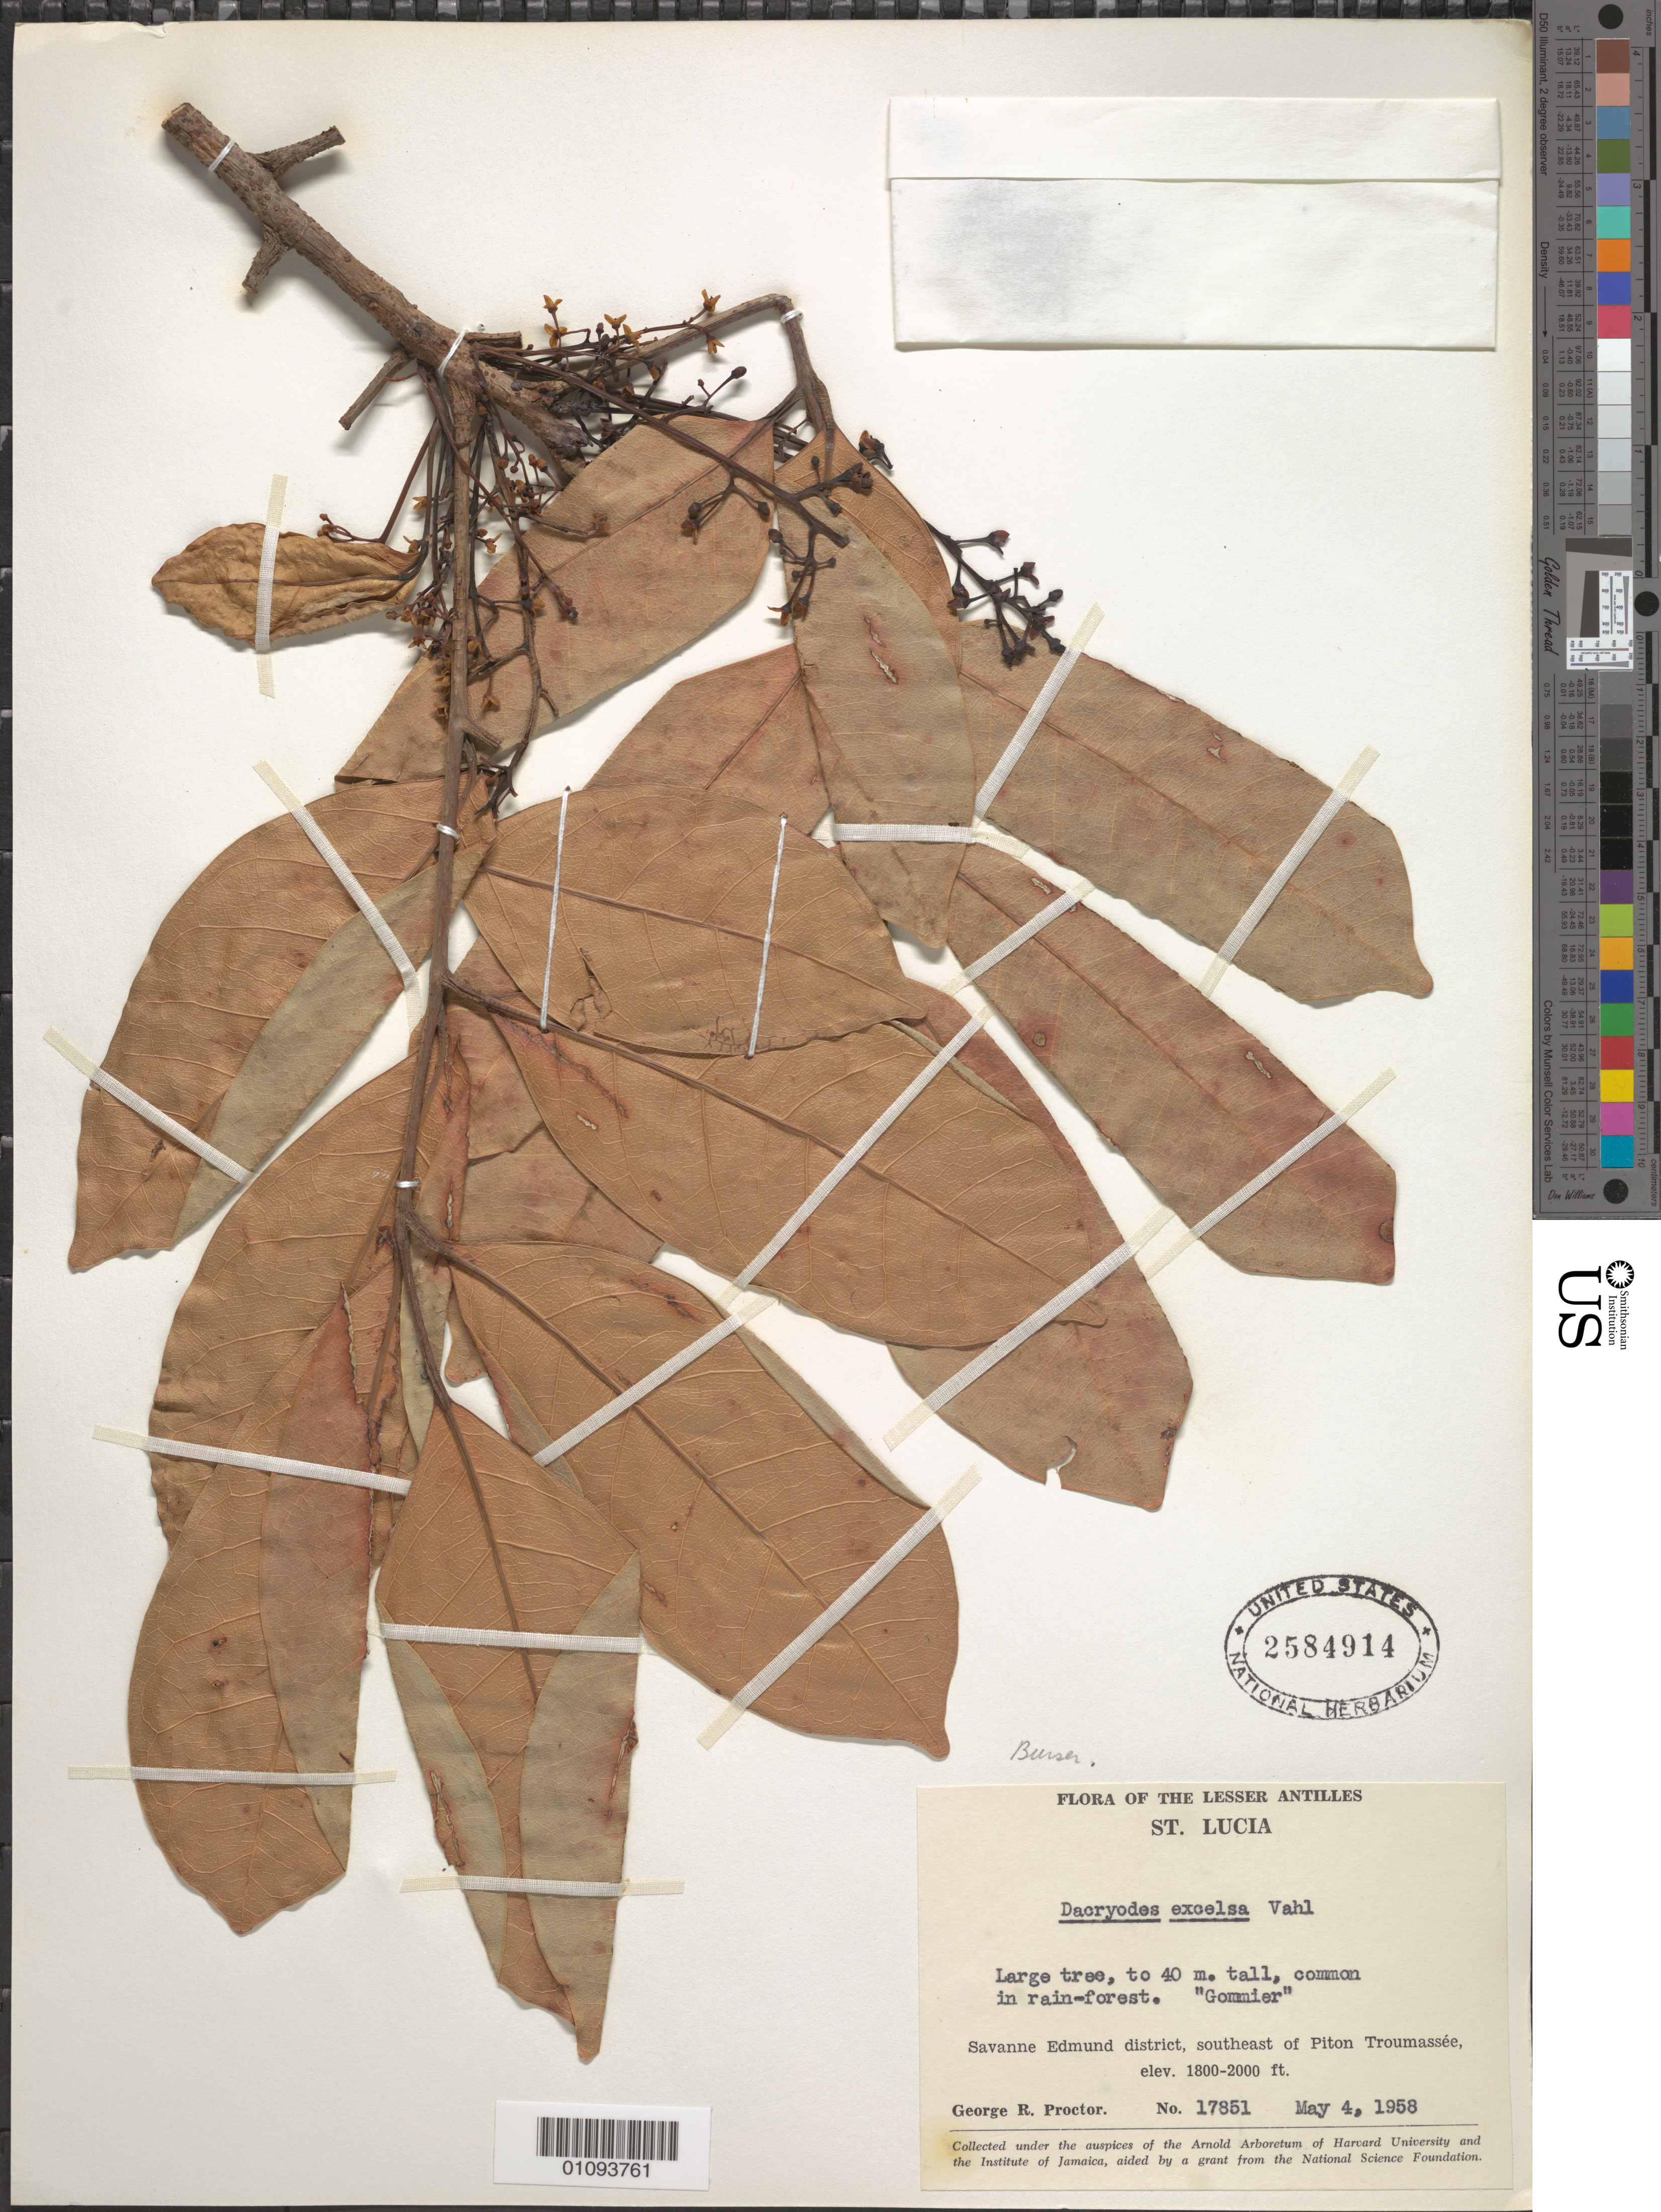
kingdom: Plantae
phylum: Tracheophyta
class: Magnoliopsida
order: Sapindales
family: Burseraceae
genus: Dacryodes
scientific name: Dacryodes excelsa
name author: Vahl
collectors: G. R. Proctor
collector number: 17851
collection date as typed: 04 May 1958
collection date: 1958-05-04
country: St. Lucia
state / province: Savanne Edmund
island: St. Lucia I.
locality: SE of Piton Troumassee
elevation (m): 549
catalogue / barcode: US 2584914